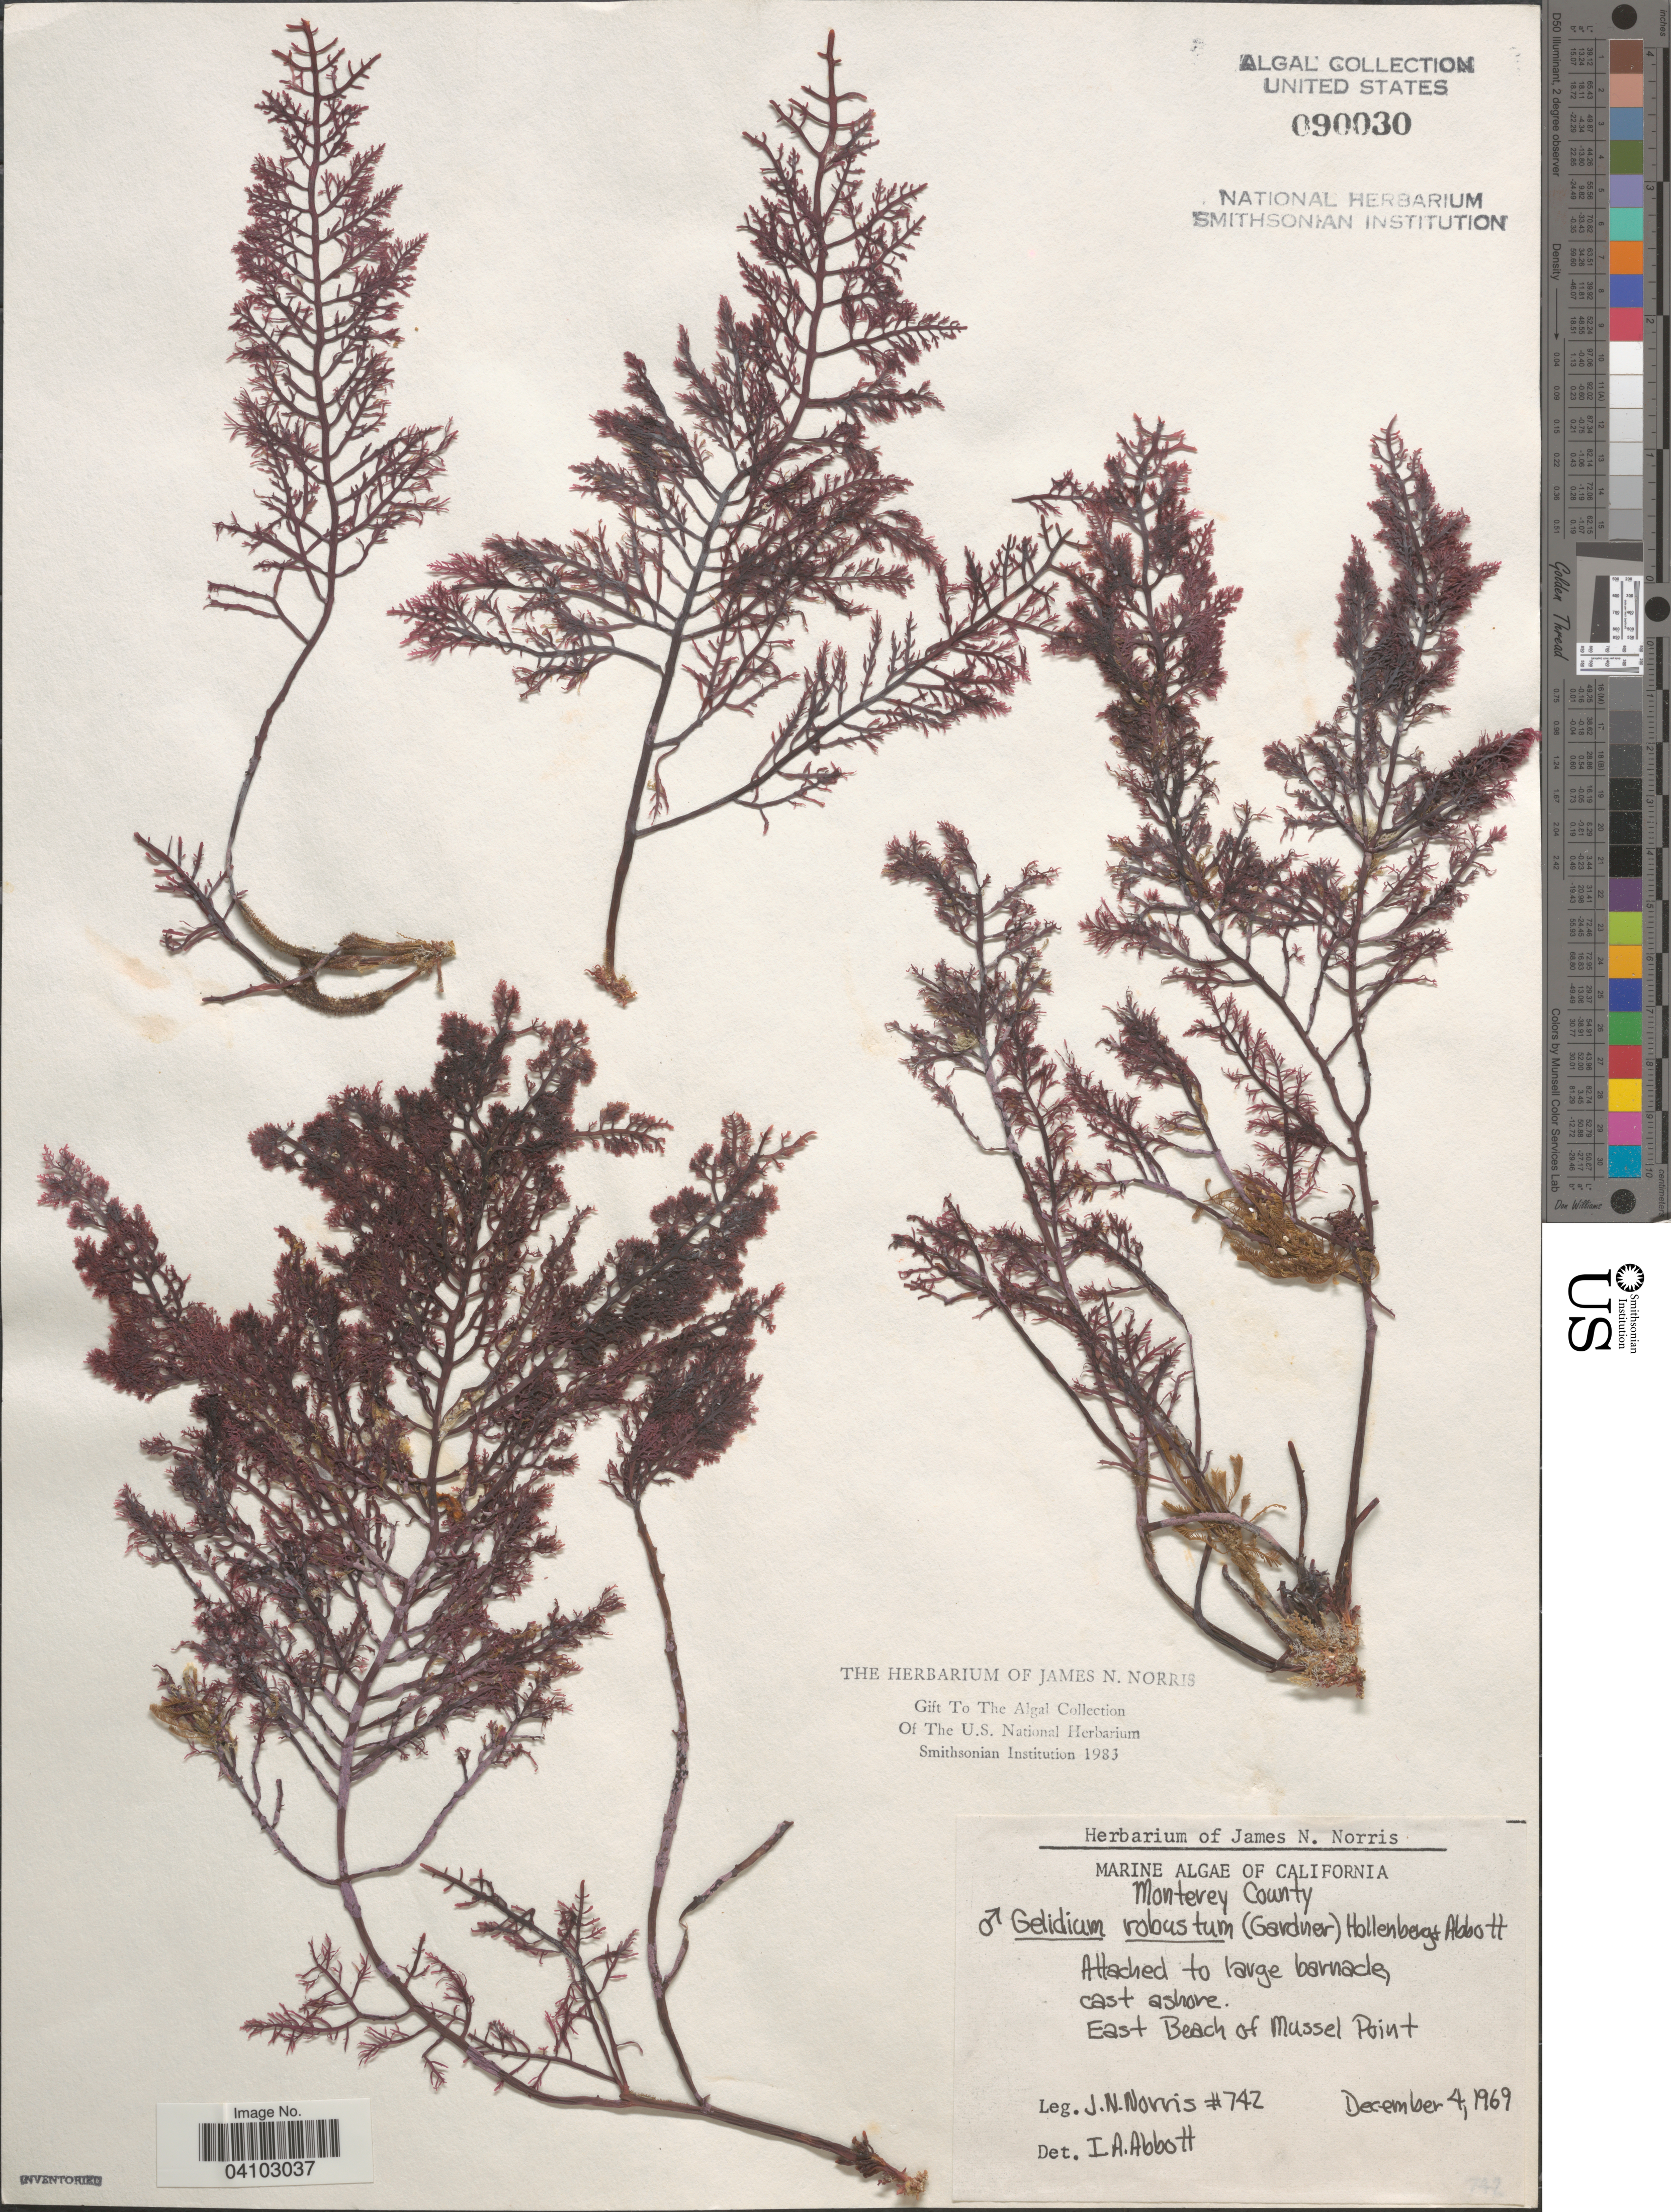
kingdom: Plantae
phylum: Rhodophyta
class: Florideophyceae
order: Gelidiales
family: Gelidiaceae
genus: Gelidium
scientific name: Gelidium robustum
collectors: J. Norris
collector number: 742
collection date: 1969-12-04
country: United States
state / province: California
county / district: Monterey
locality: Monterey County. East Beach of Mussel Point.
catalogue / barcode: US 90030